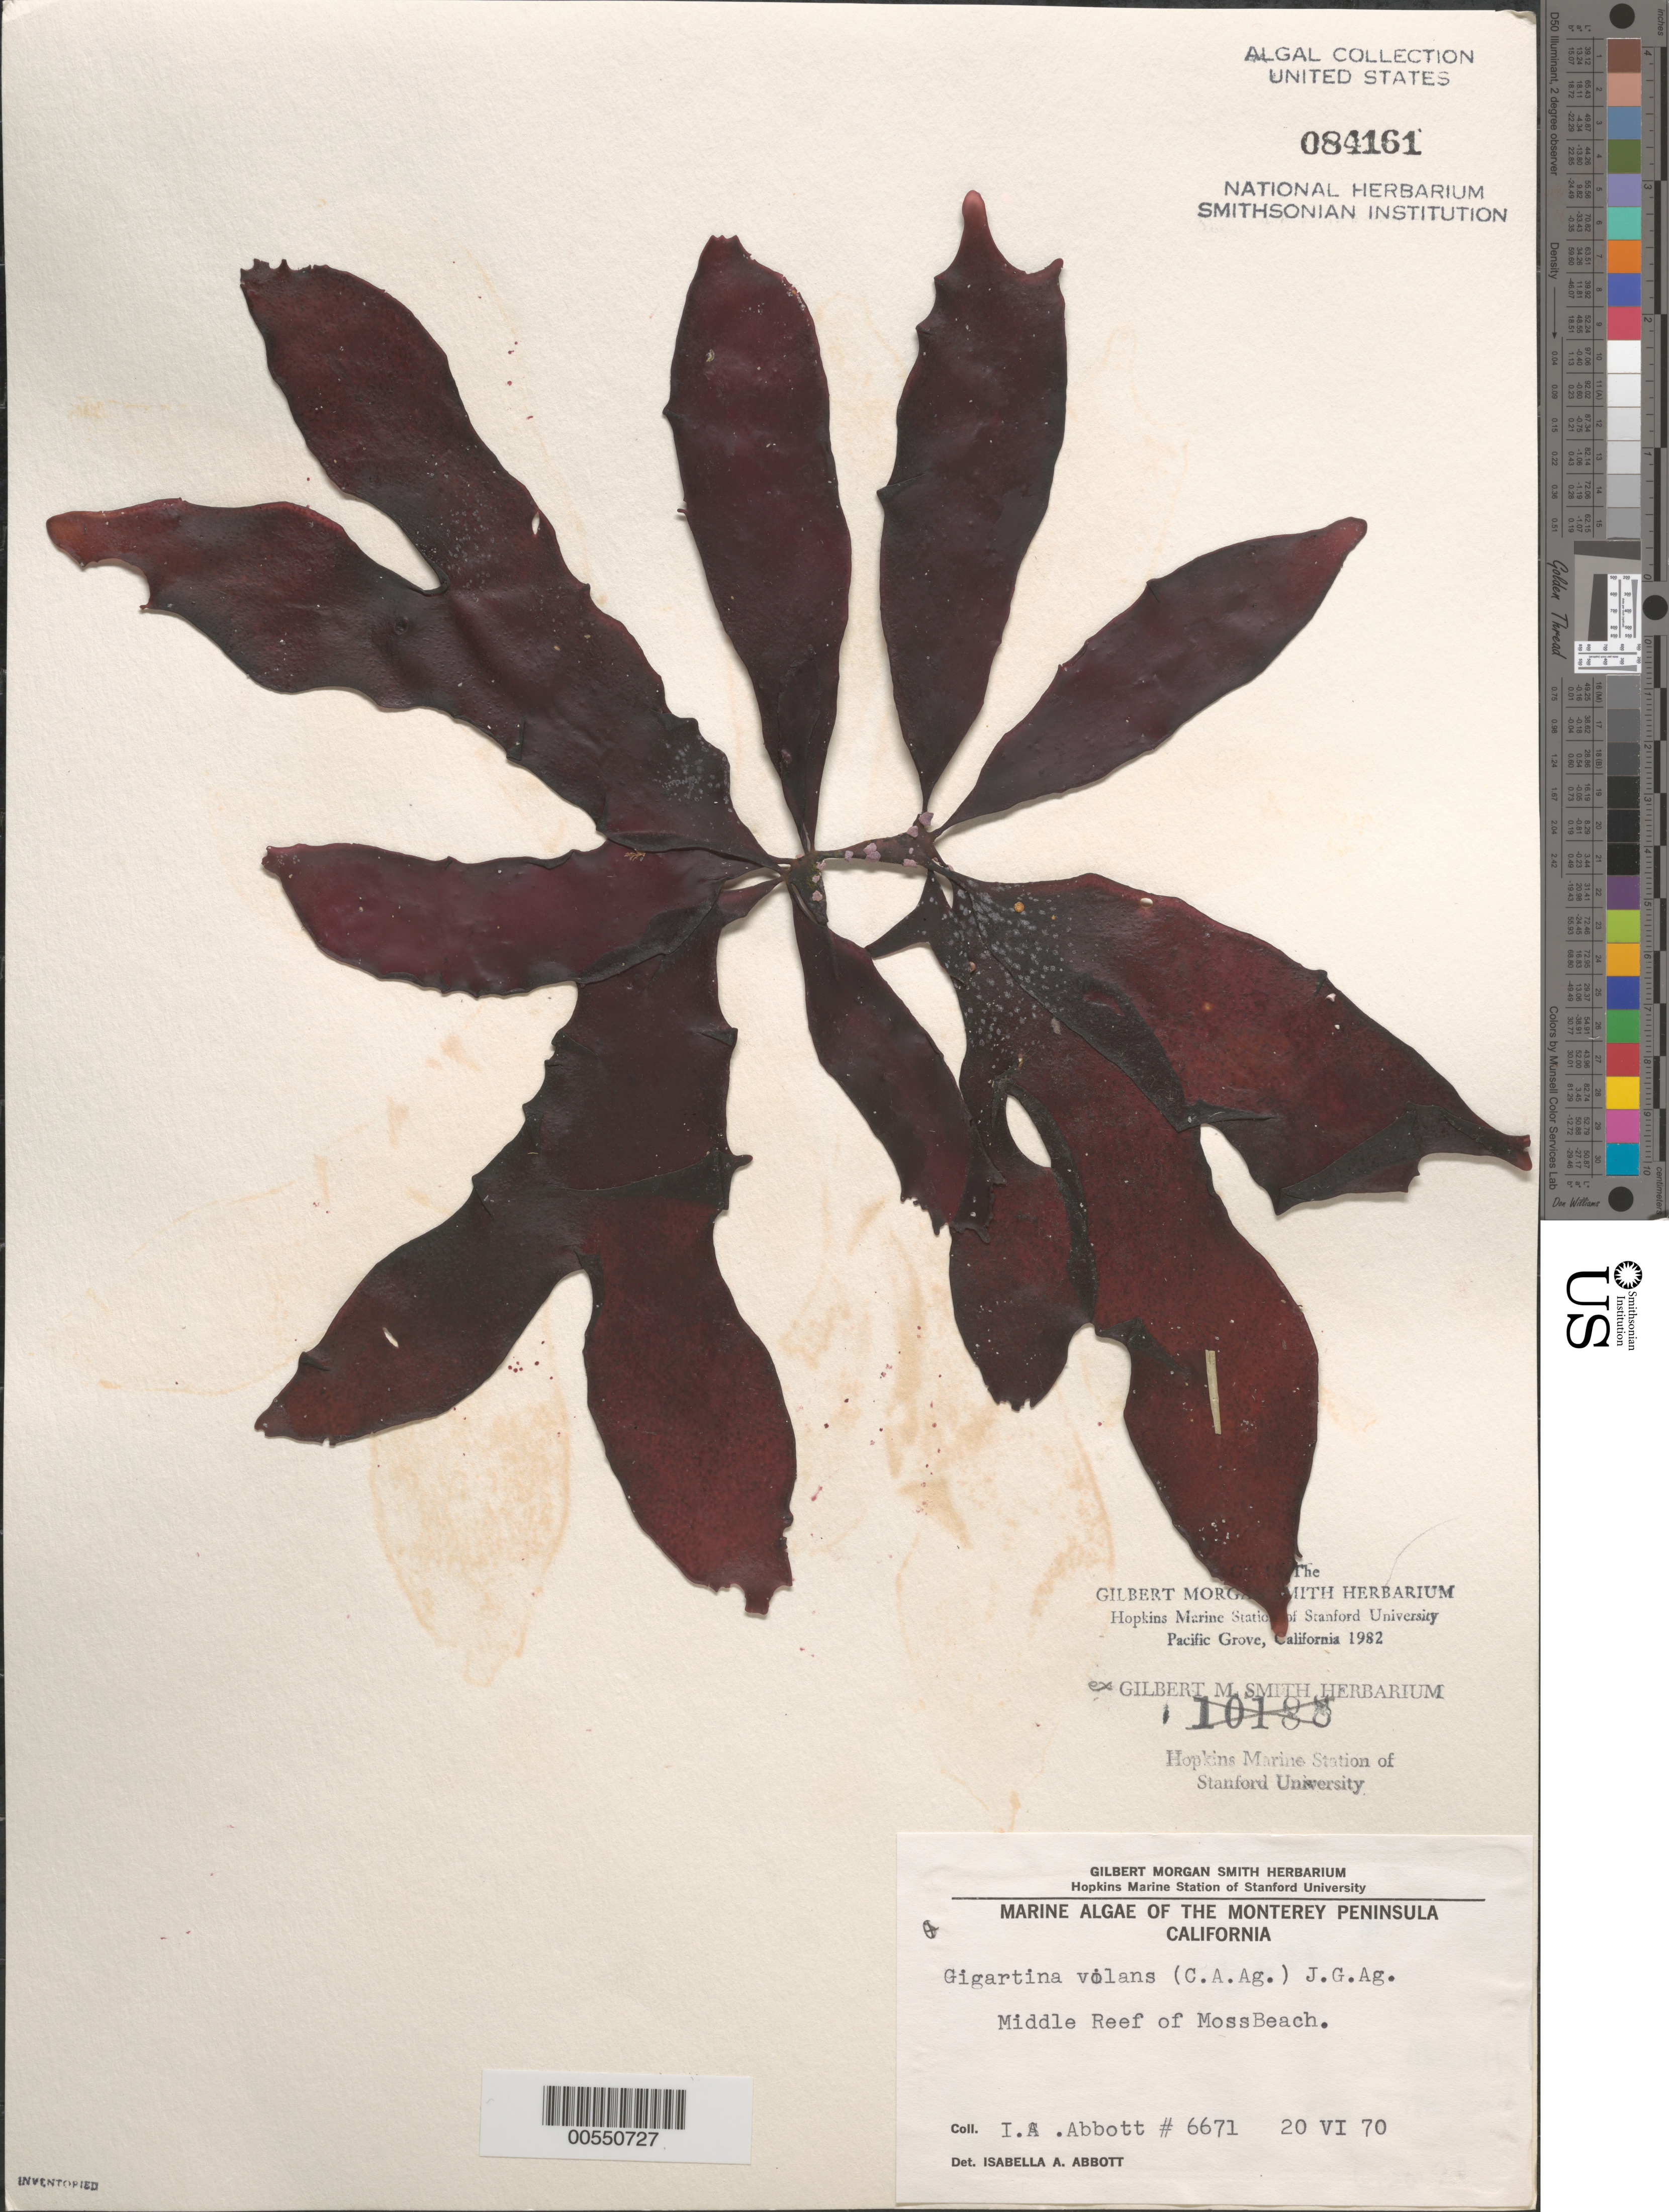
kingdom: Plantae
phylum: Rhodophyta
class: Florideophyceae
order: Gigartinales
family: Gigartinaceae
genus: Mazzaella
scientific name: Mazzaella volans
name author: (C. Agardh) Fredericq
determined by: Algae name updating Project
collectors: I. A. Abbott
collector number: IAA 6671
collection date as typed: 20 Jun 1970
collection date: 1970-06-20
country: United States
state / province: California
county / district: Monterey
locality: Middle Reef of Moss Beach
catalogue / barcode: US 84161